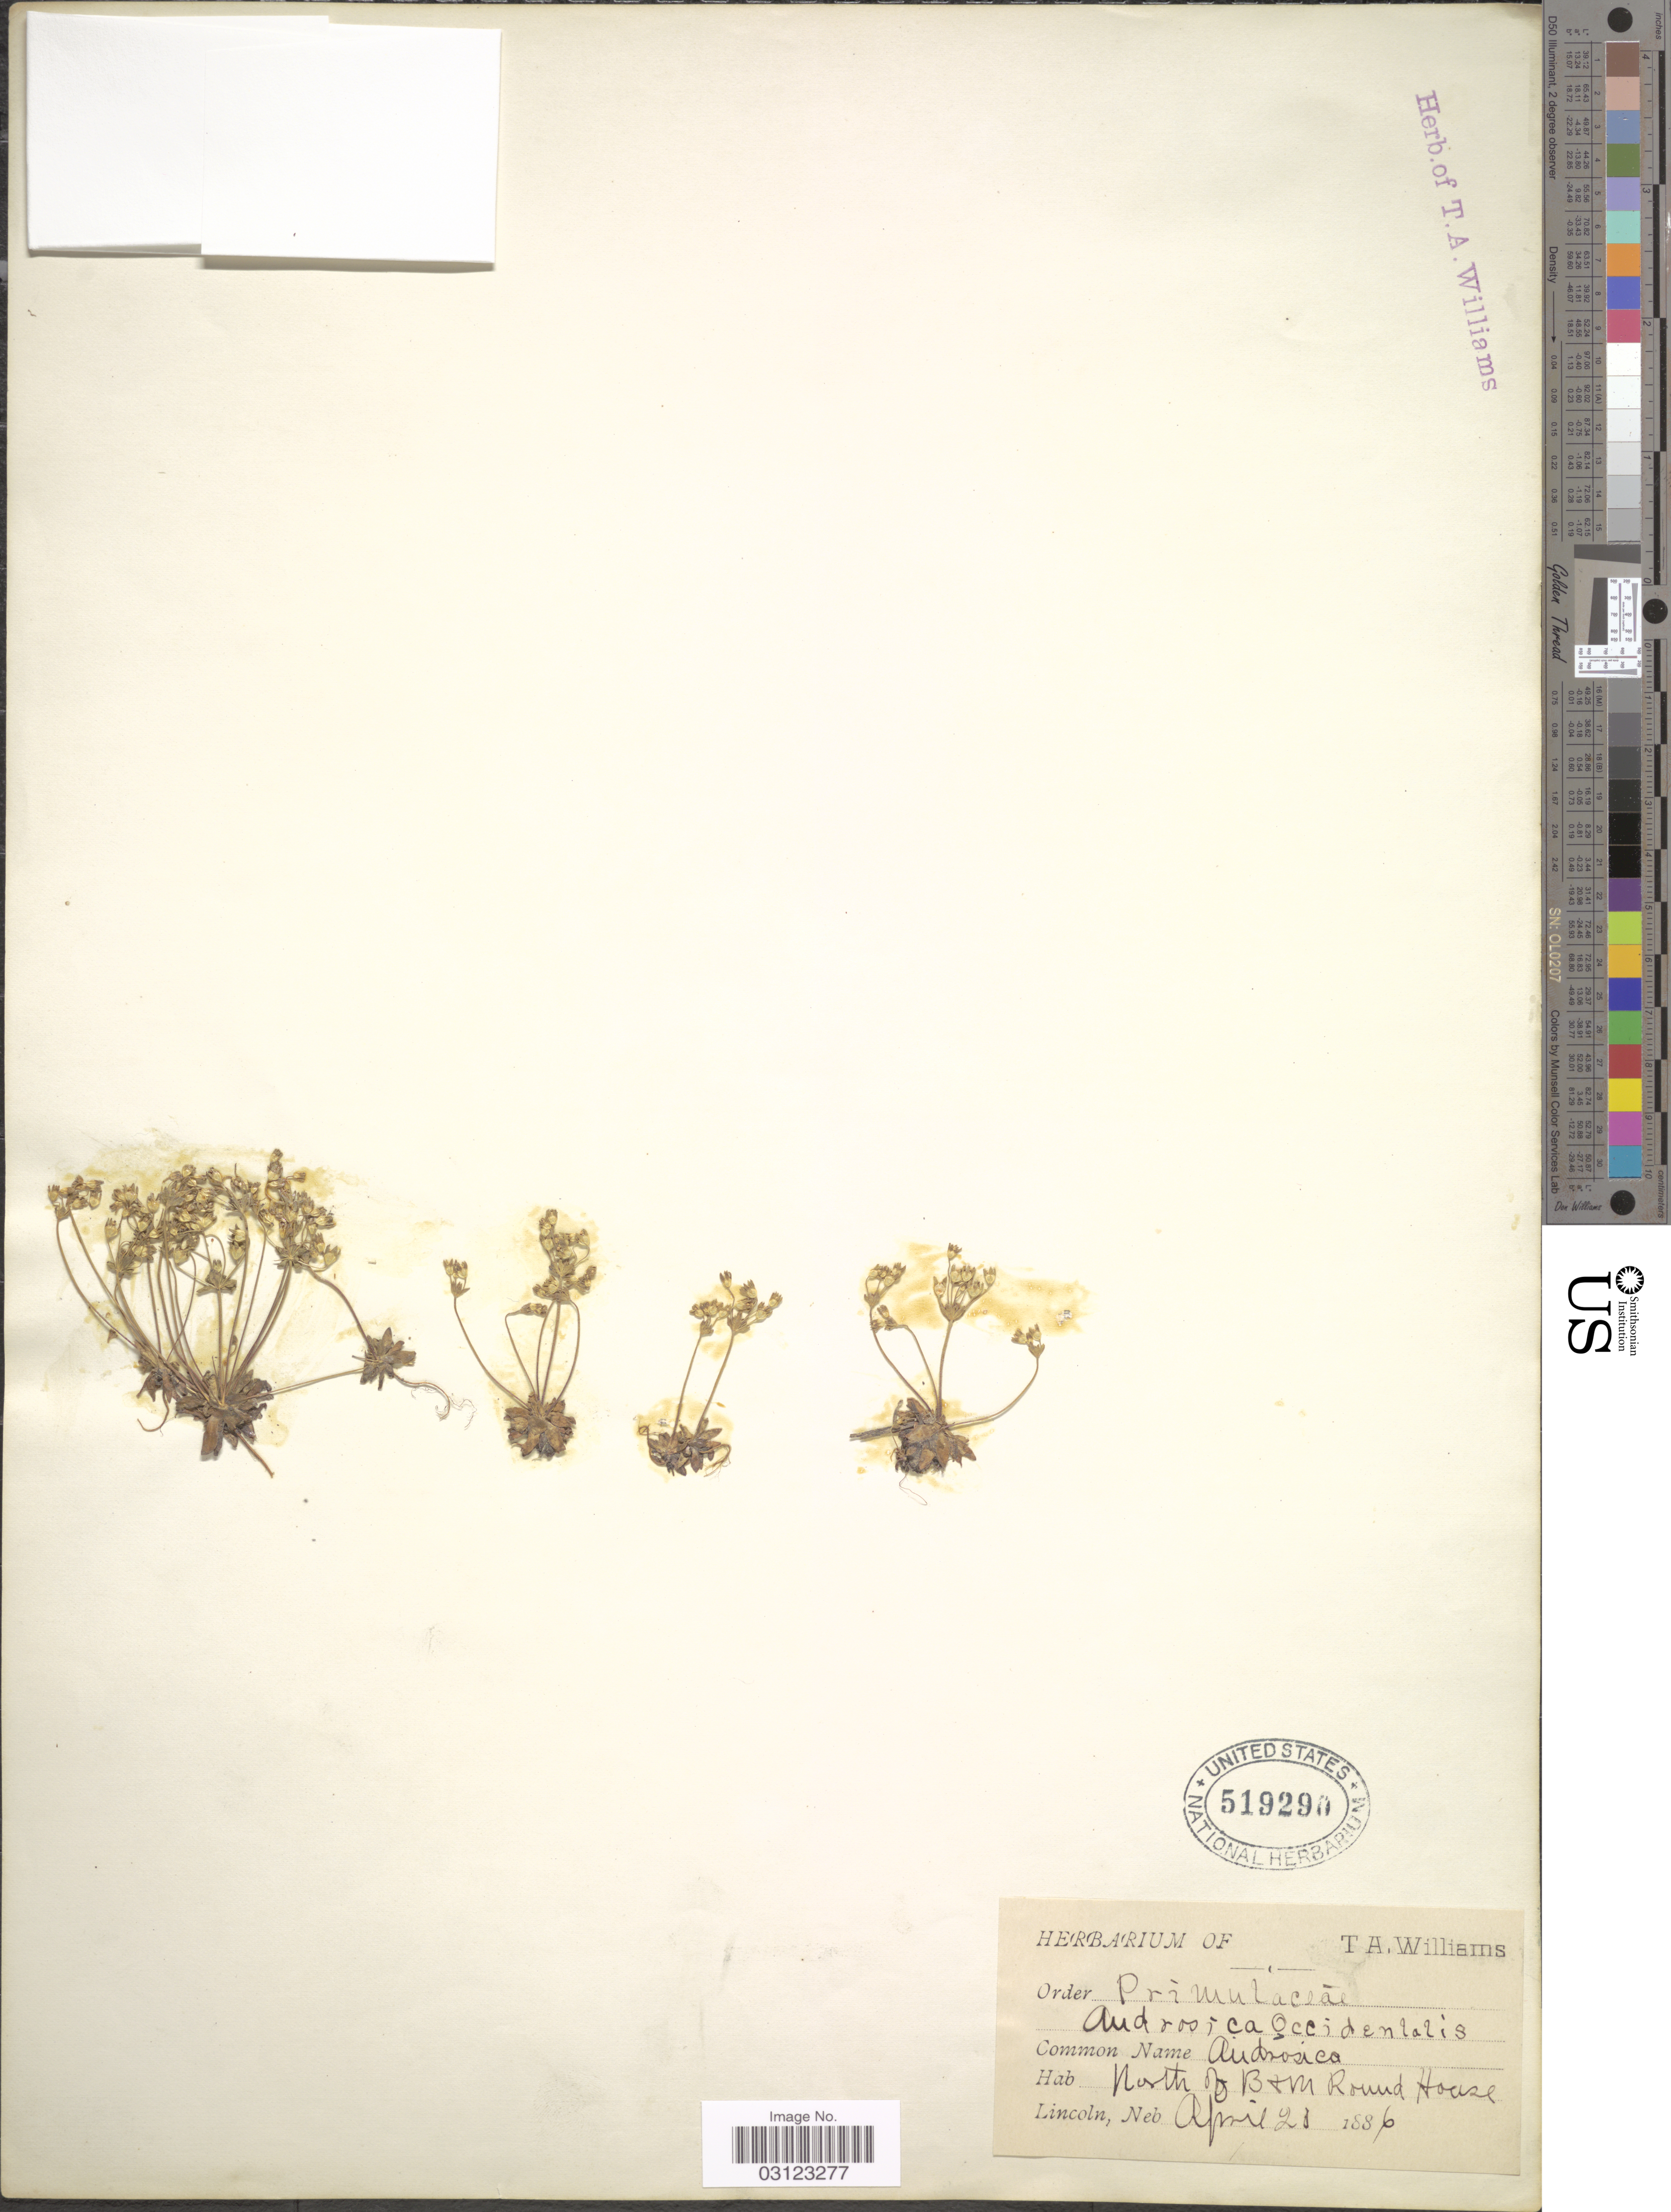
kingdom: Plantae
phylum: Tracheophyta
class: Magnoliopsida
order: Ericales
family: Primulaceae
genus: Androsace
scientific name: Androsace occidentalis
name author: (Pursh) Pursh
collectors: T. A. Williams (herbarium)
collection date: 1886-04-28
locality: North of B & M Round House.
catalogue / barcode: US 519290